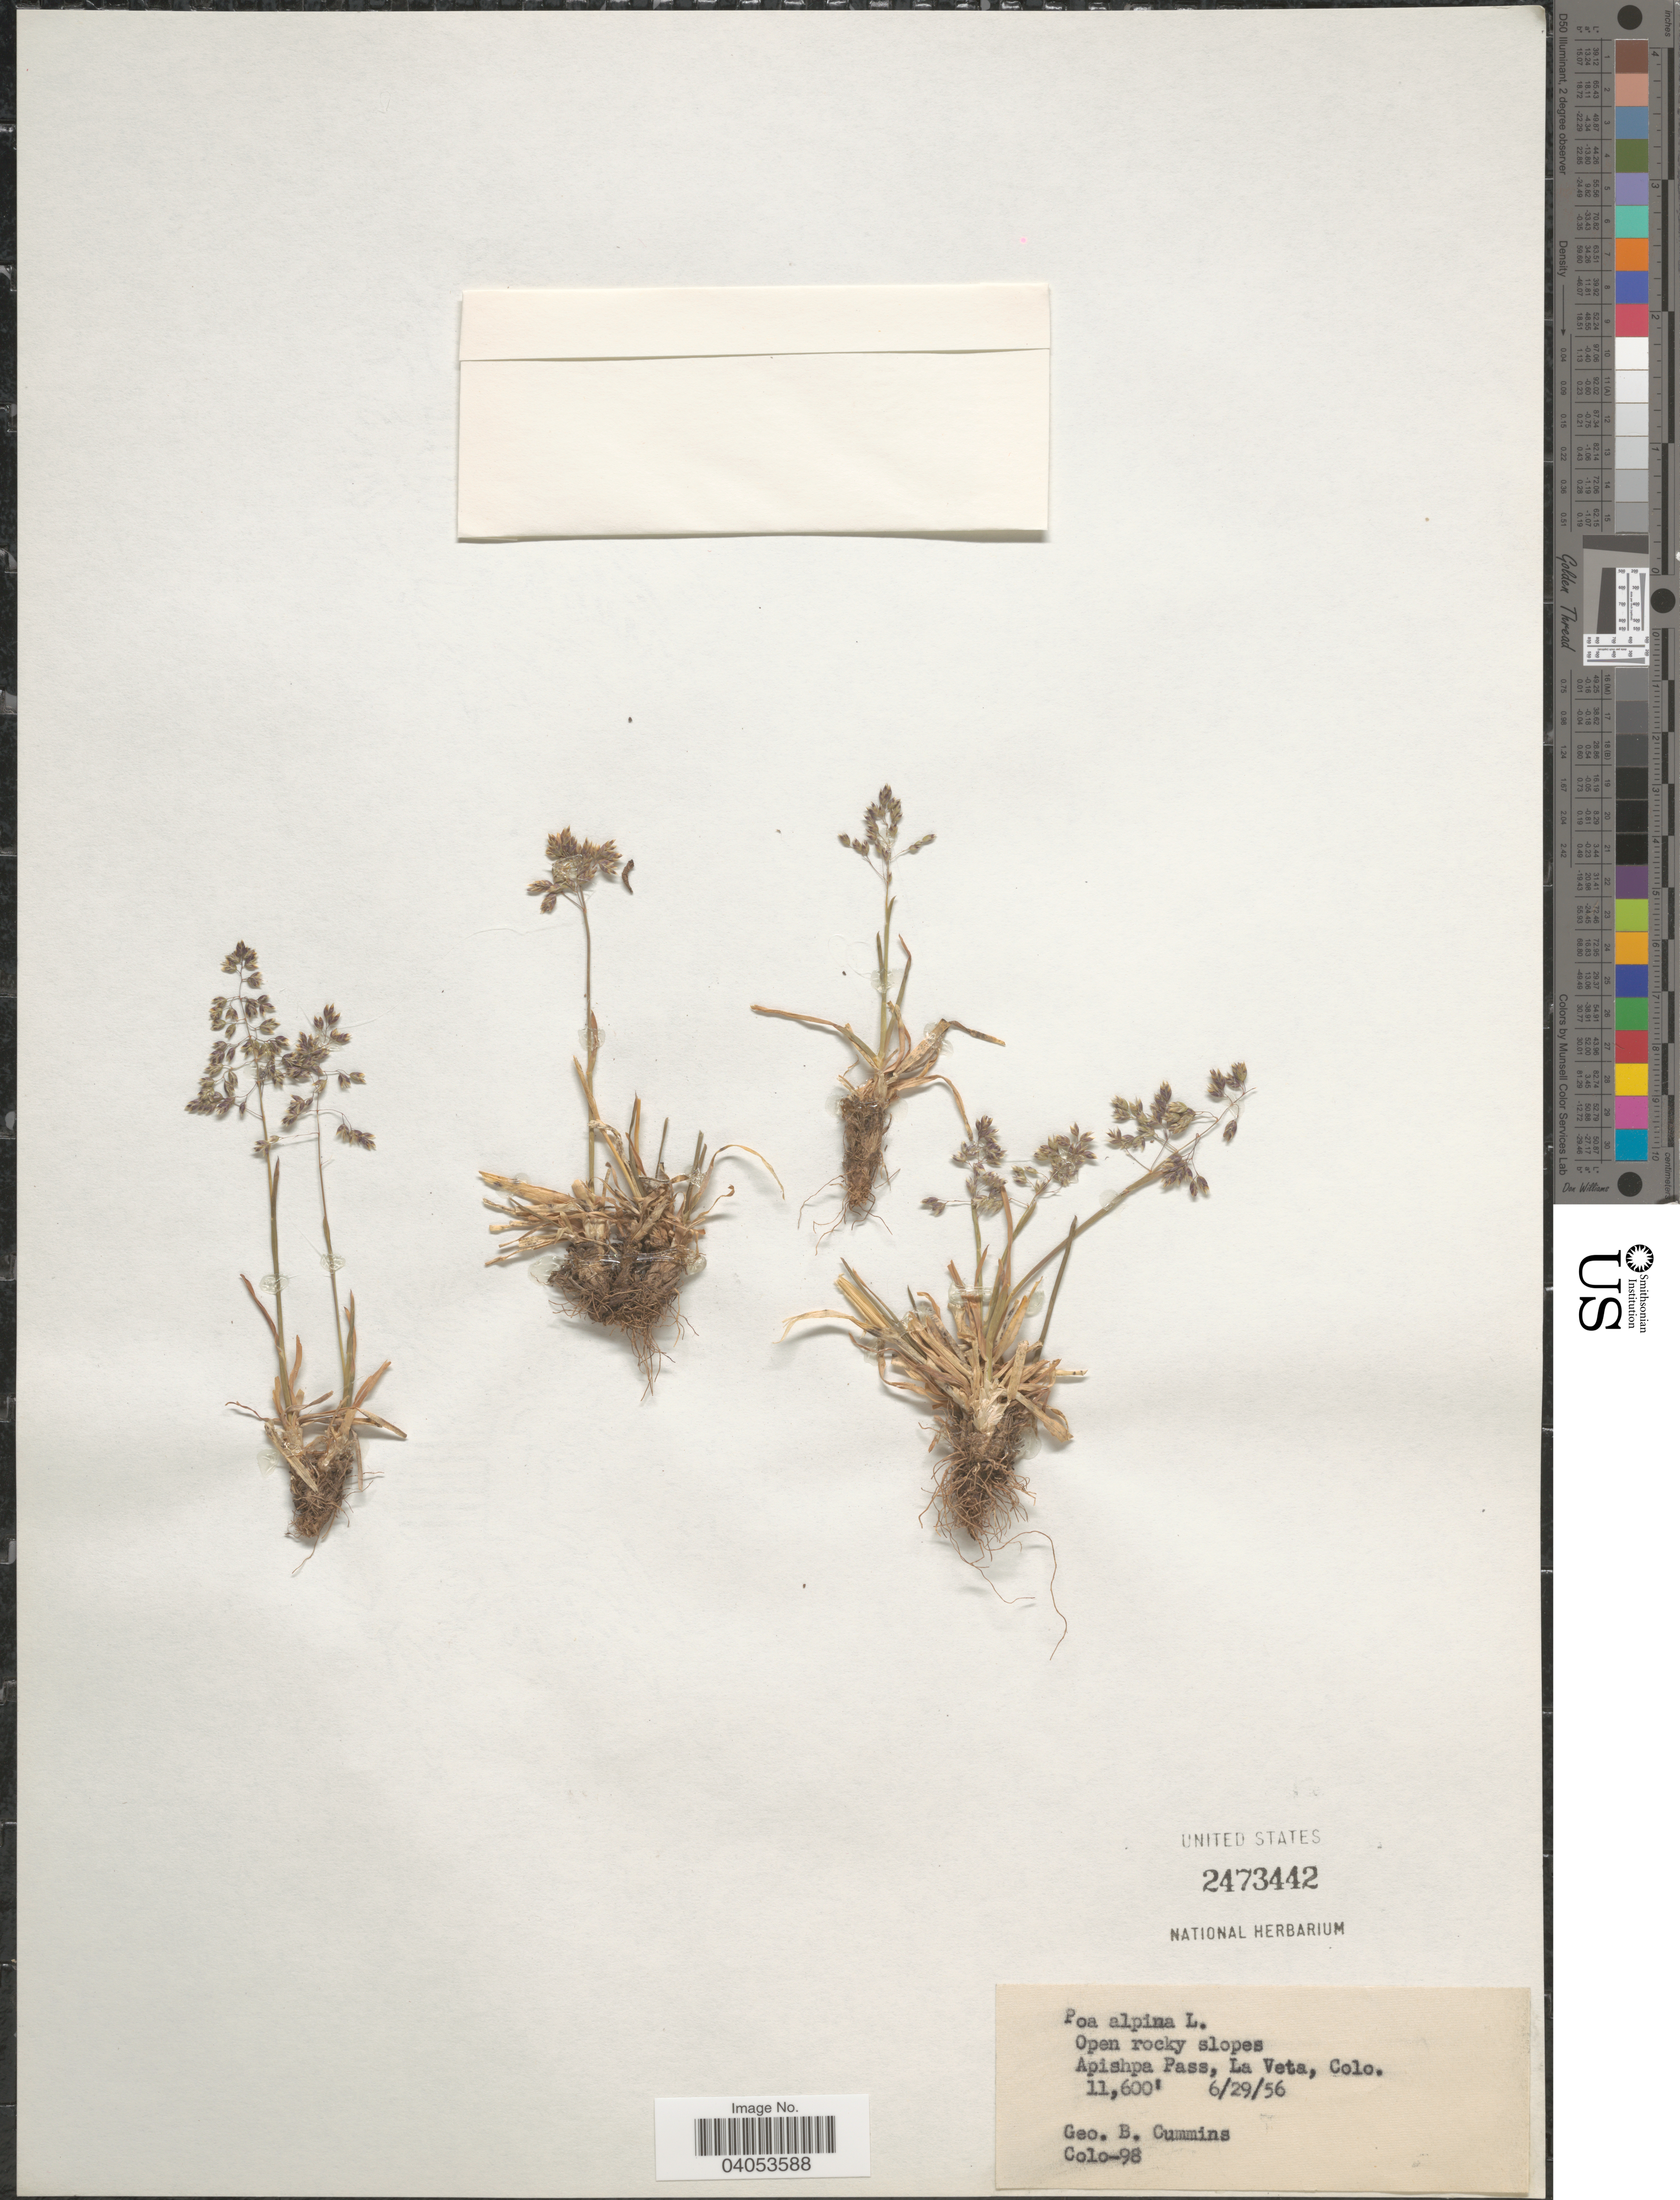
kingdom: Plantae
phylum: Tracheophyta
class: Liliopsida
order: Poales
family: Poaceae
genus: Poa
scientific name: Poa alpina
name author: L.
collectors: G. Cummins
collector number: Colo-98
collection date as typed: Transcribed d/m/y: 29/6/56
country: United States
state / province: Colorado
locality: Apishpa Pass, La Veta.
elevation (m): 3536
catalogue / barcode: US 2473442